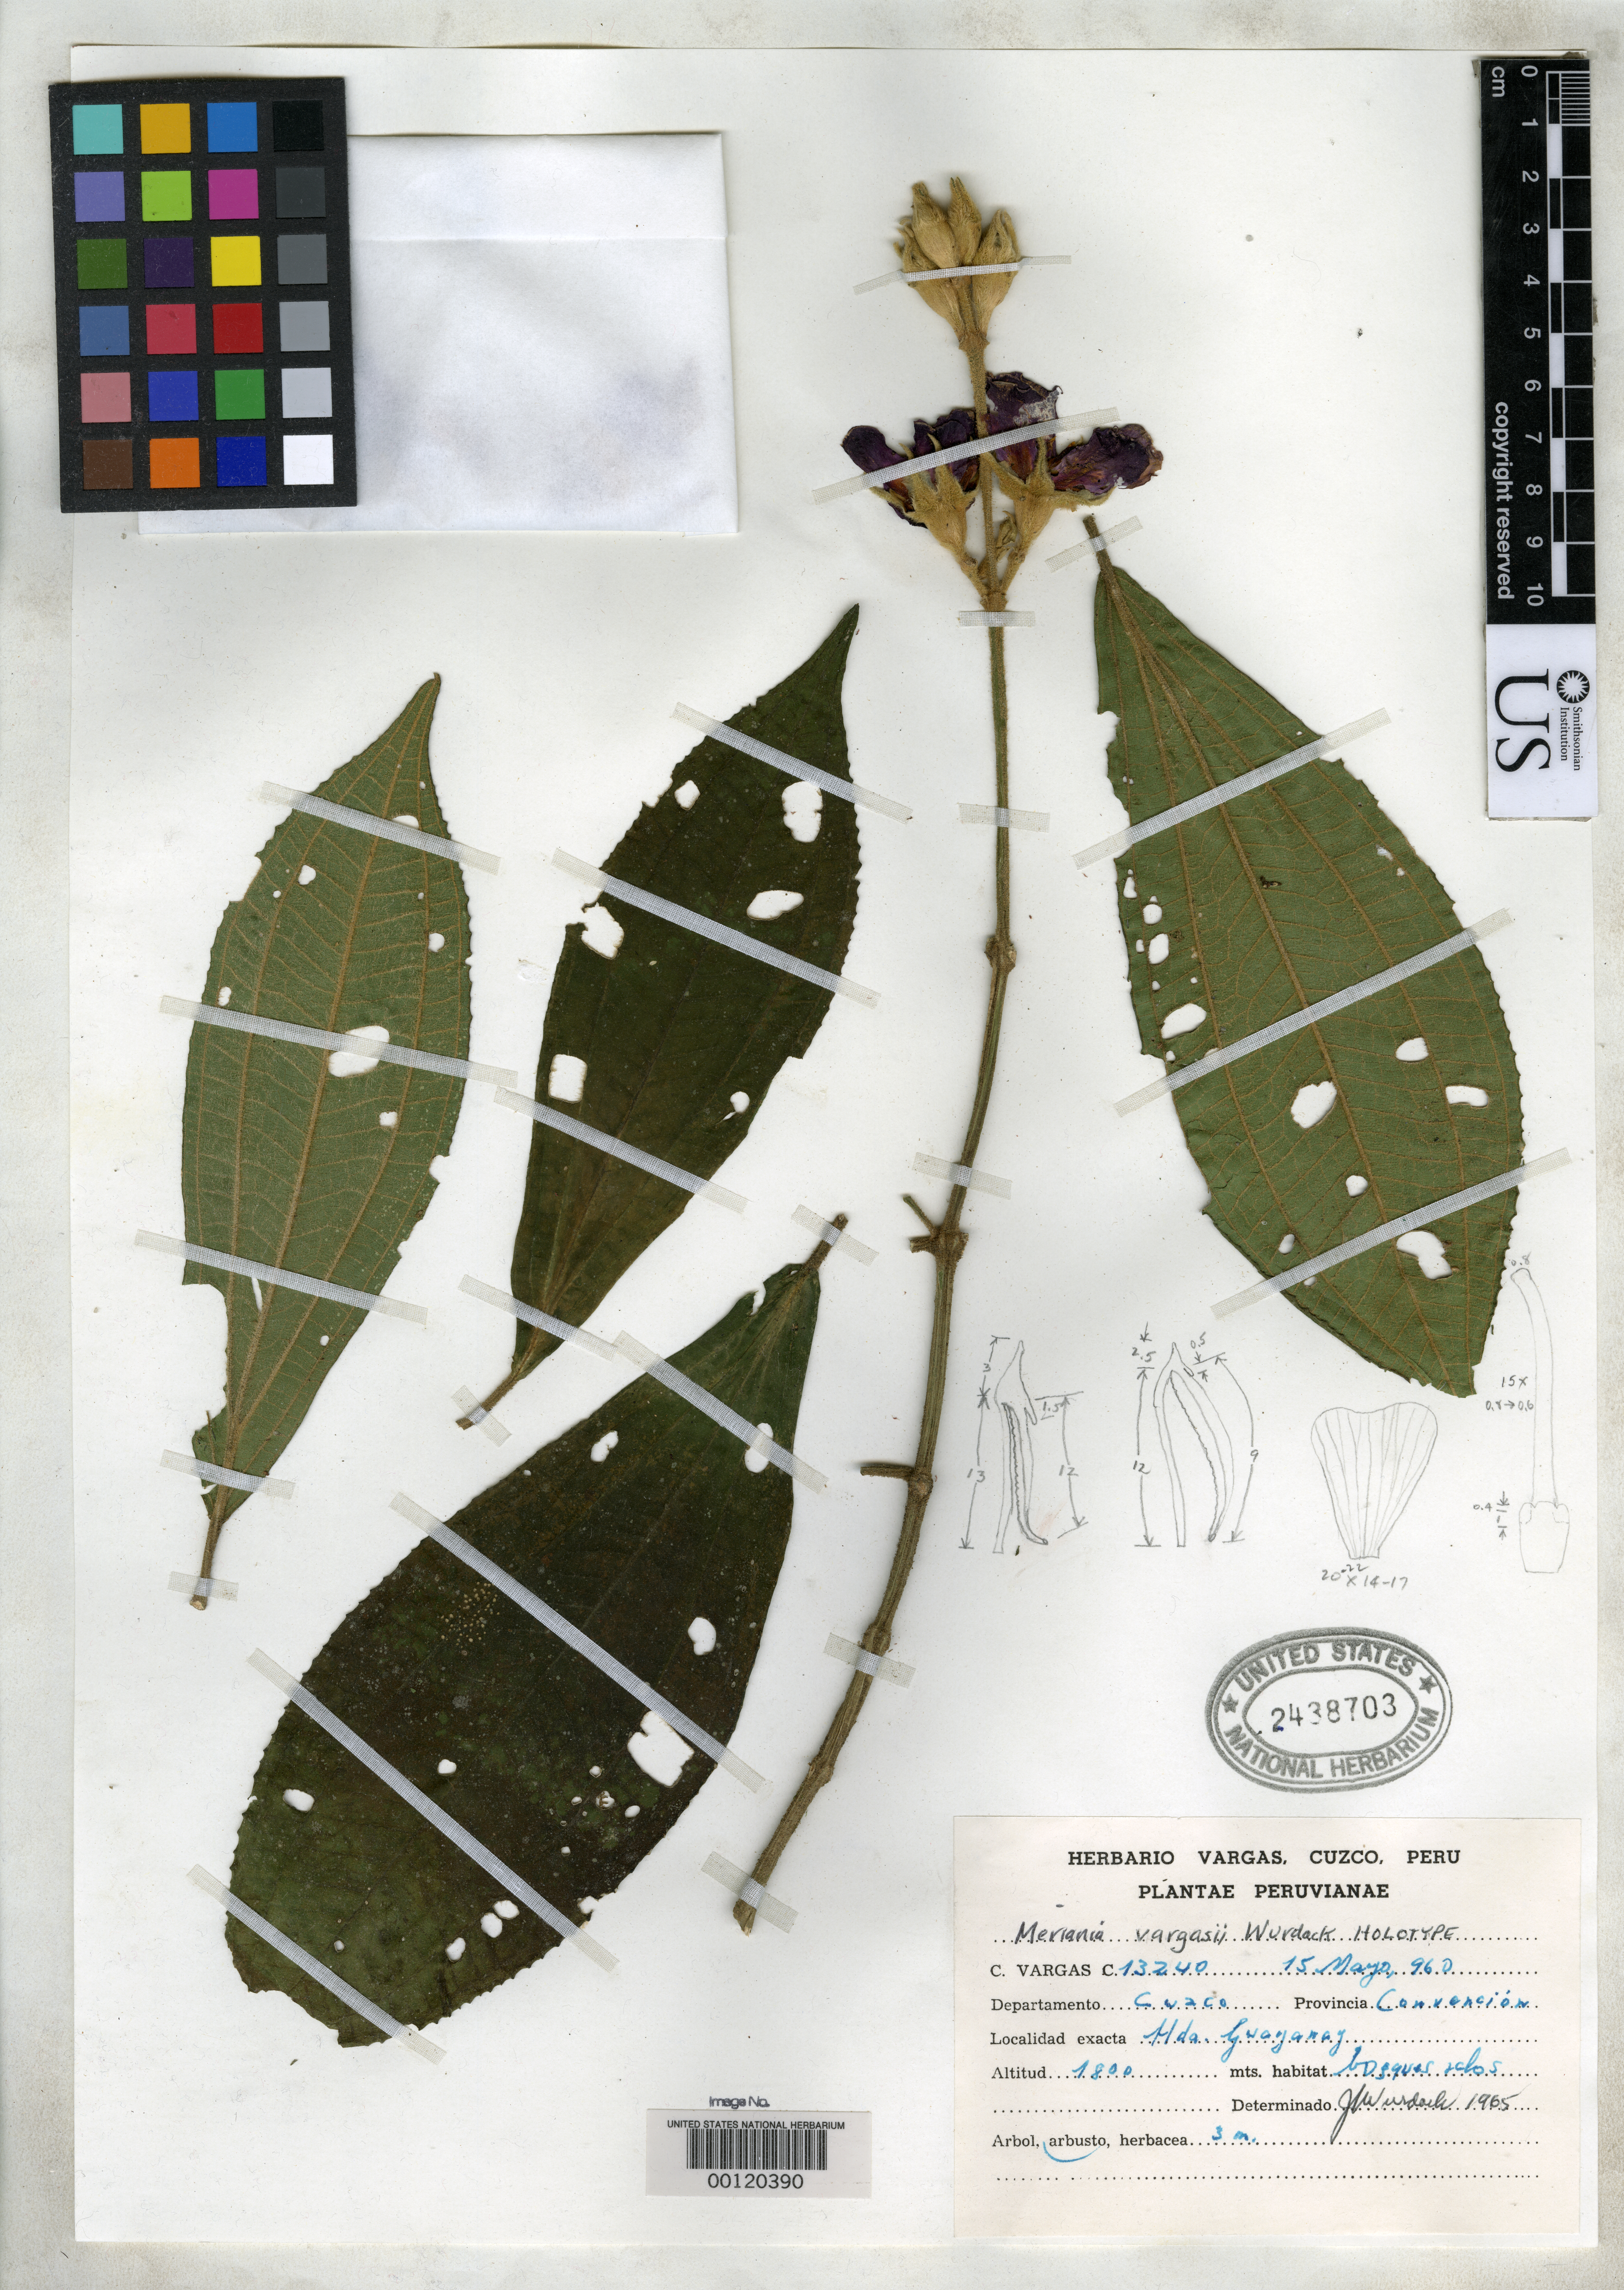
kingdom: Plantae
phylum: Tracheophyta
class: Magnoliopsida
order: Myrtales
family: Melastomataceae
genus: Meriania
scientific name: Meriania vargasii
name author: Wurdack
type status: Holotype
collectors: C. Vargas Calderón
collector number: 13240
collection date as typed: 15 May 1960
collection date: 1960-05-15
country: Peru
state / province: Cusco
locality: Hacienda Guayanay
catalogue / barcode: US 2438703